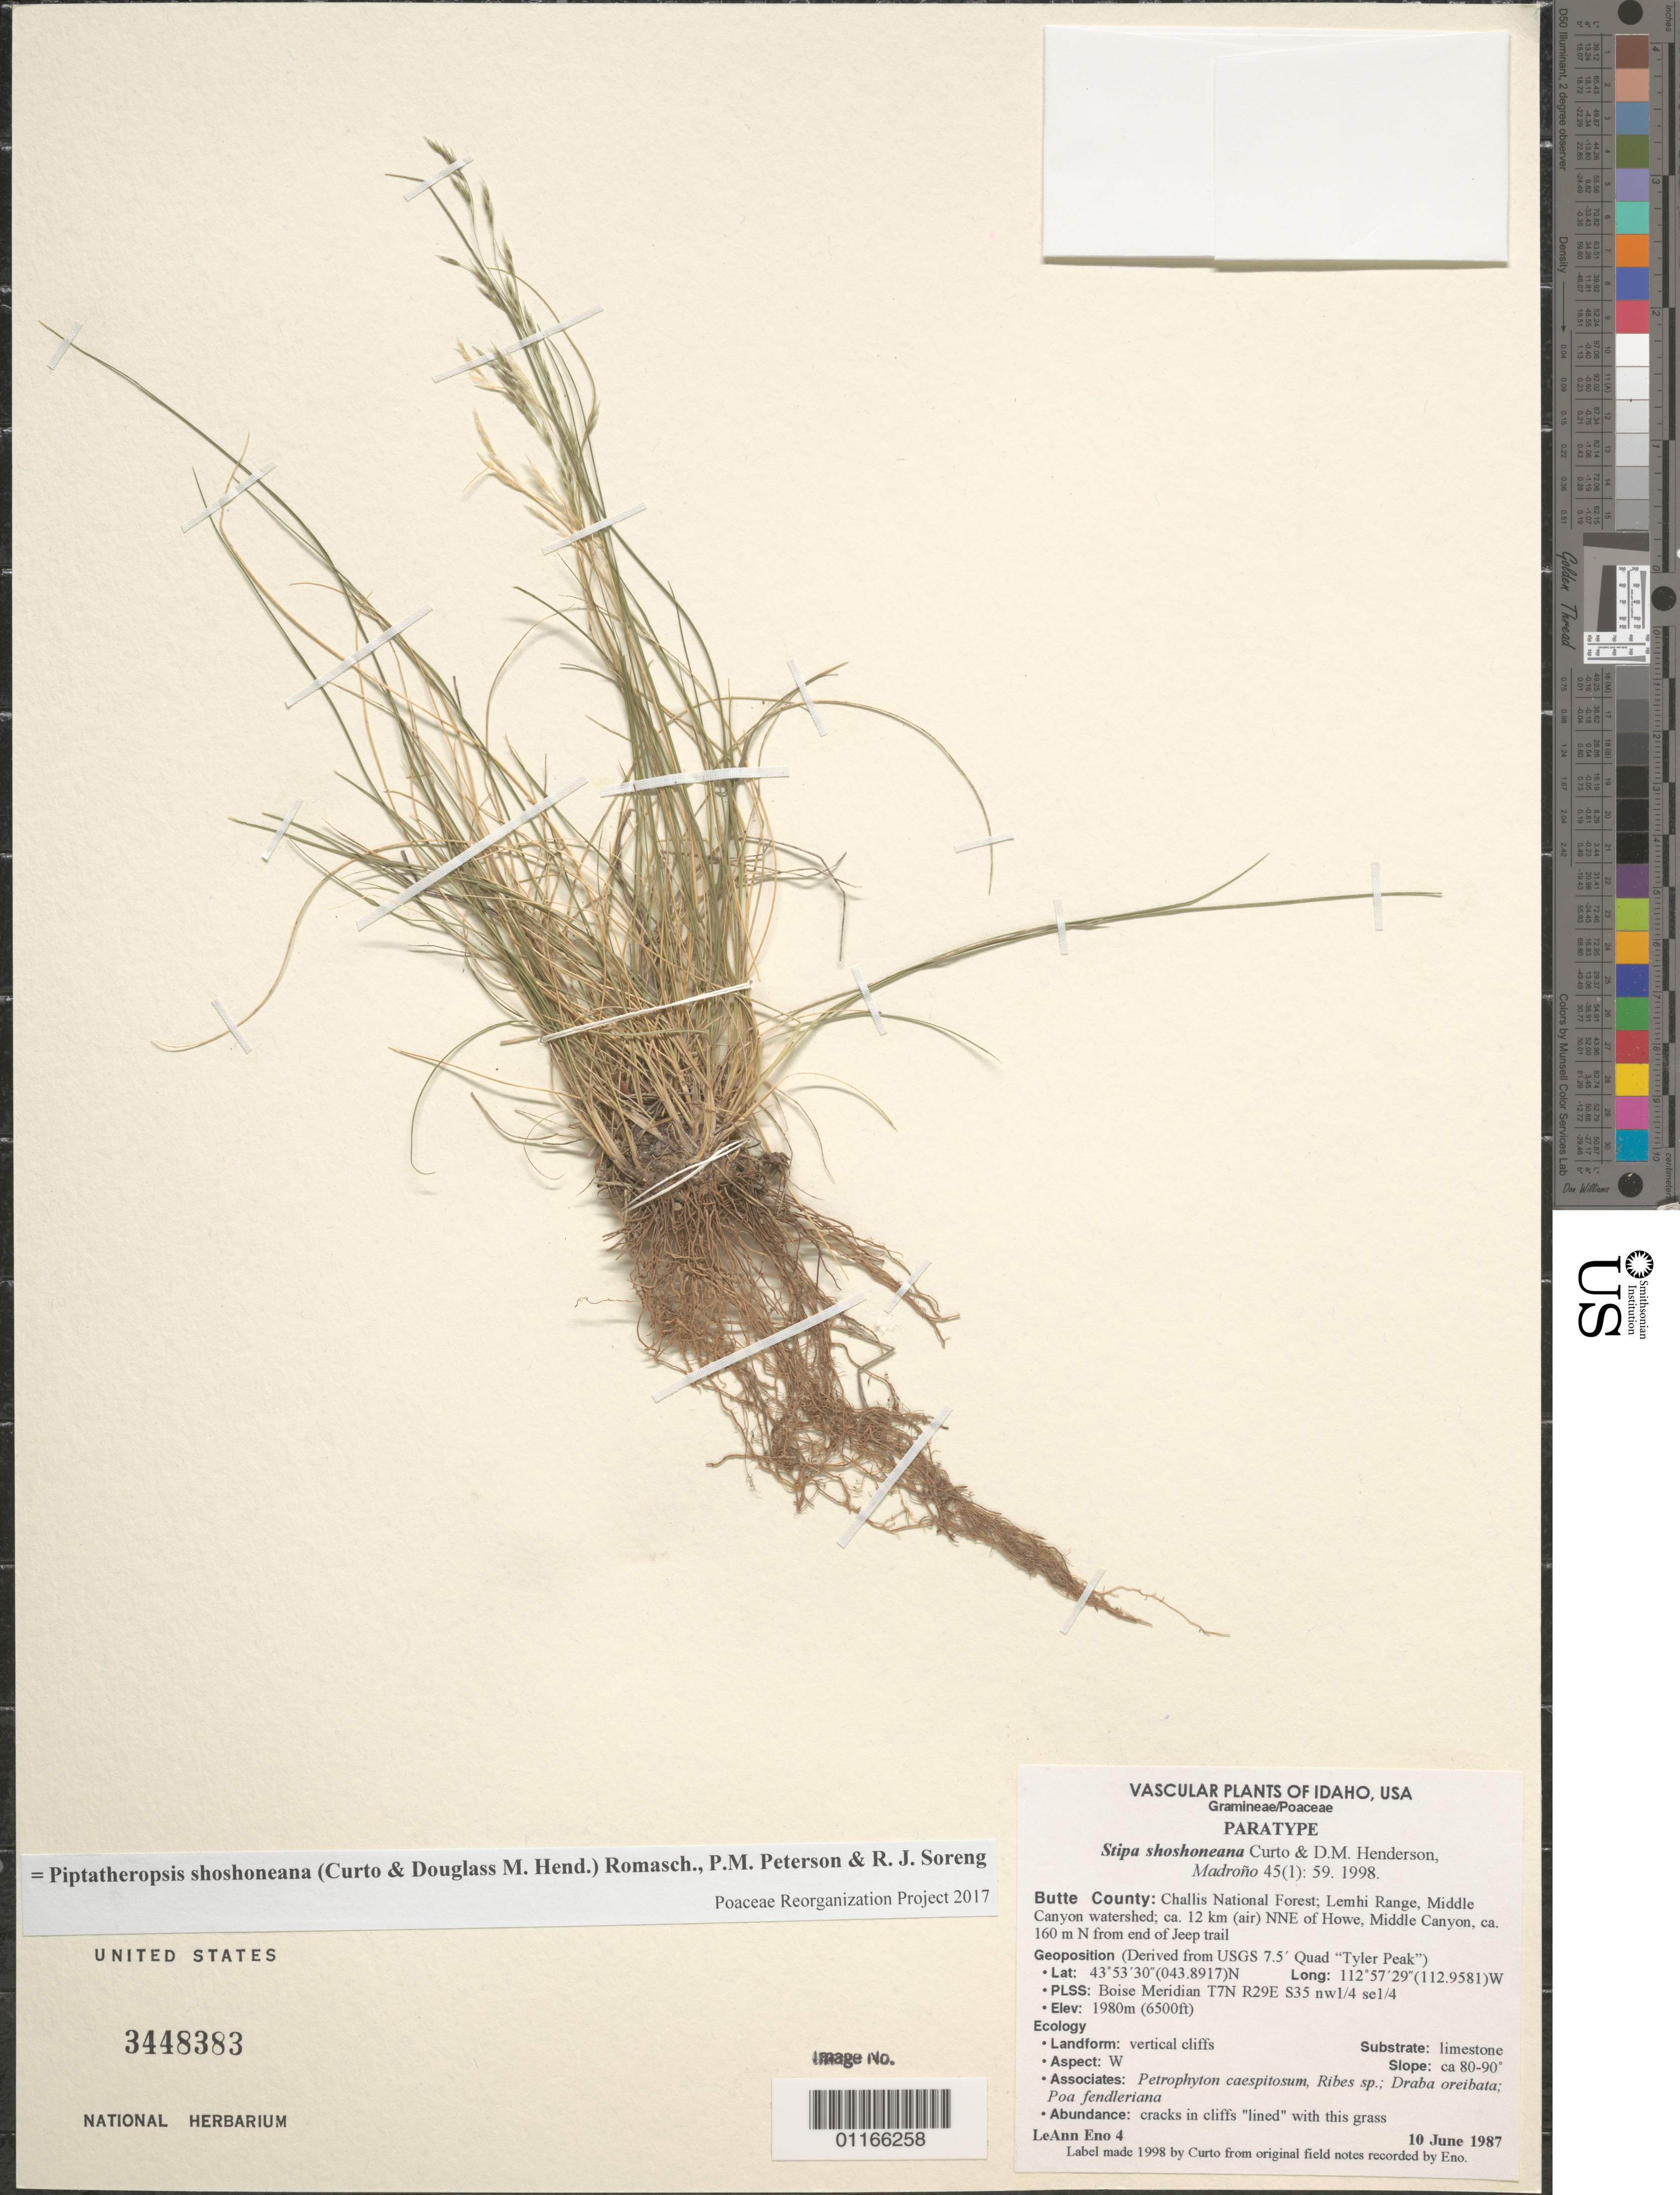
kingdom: Plantae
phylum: Tracheophyta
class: Liliopsida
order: Poales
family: Poaceae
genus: Piptatheropsis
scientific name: Piptatheropsis shoshoneana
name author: (Curto & Douglass M. Hend.) Romasch. et al.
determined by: Poaceae Reorganization Project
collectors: L. Eno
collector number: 4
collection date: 1987-06-10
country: United States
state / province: Idaho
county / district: Butte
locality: Challis National Forest; Lemhi Range, Middle Canyon watershed; ca. 12 km (air) NNE of Howe, Middle Canyon, ca. 160 m N from end of Jeep Trail.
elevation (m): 1980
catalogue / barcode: US 3448383